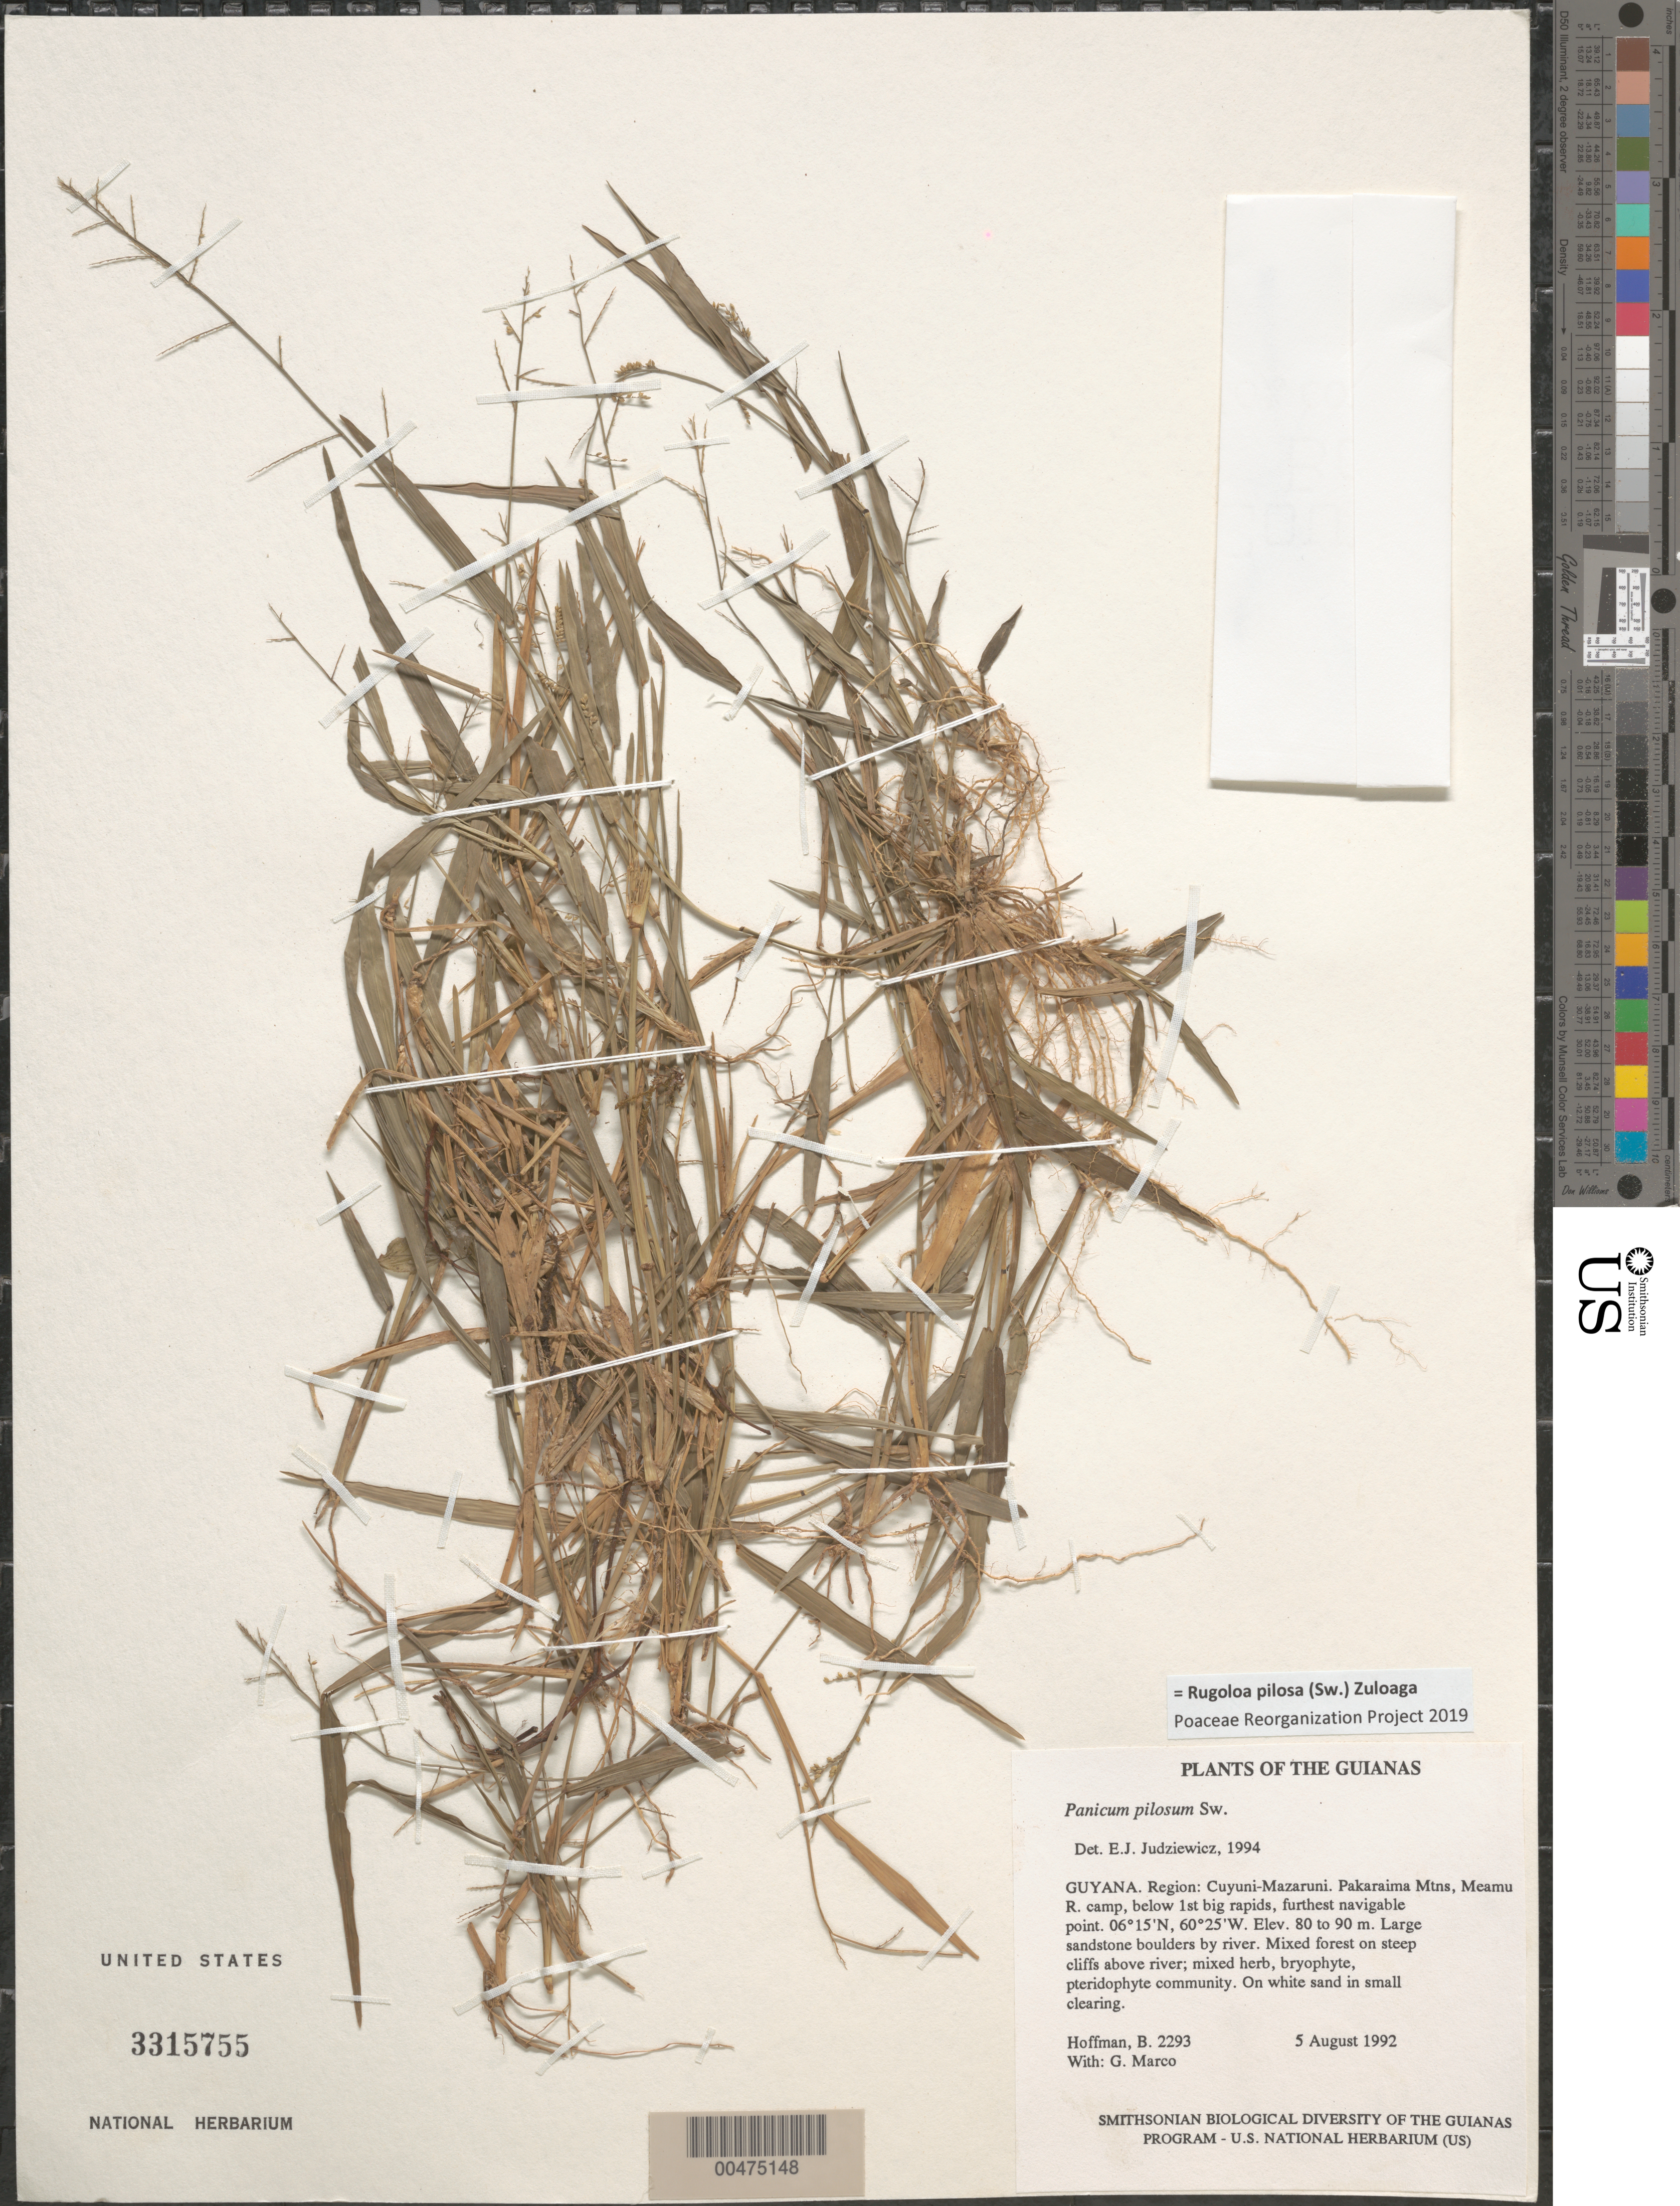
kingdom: Plantae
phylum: Tracheophyta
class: Liliopsida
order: Poales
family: Poaceae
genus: Panicum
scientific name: Panicum pilosum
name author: Sw.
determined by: Judziewicz, E. J.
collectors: B. Hoffman & G. Marco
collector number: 2293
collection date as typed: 5 August 1992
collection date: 1992-08-05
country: Guyana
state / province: Cuyuni-Mazaruni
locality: Pakaraima Mountains, Meamu River camp, below 1st big rapids, furthest navigable point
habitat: Large sandstone boulders by river. Mixed forest on steep cliffs above river; mixed herb, bryophyte, pteridophyte community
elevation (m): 80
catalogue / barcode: US 3315755